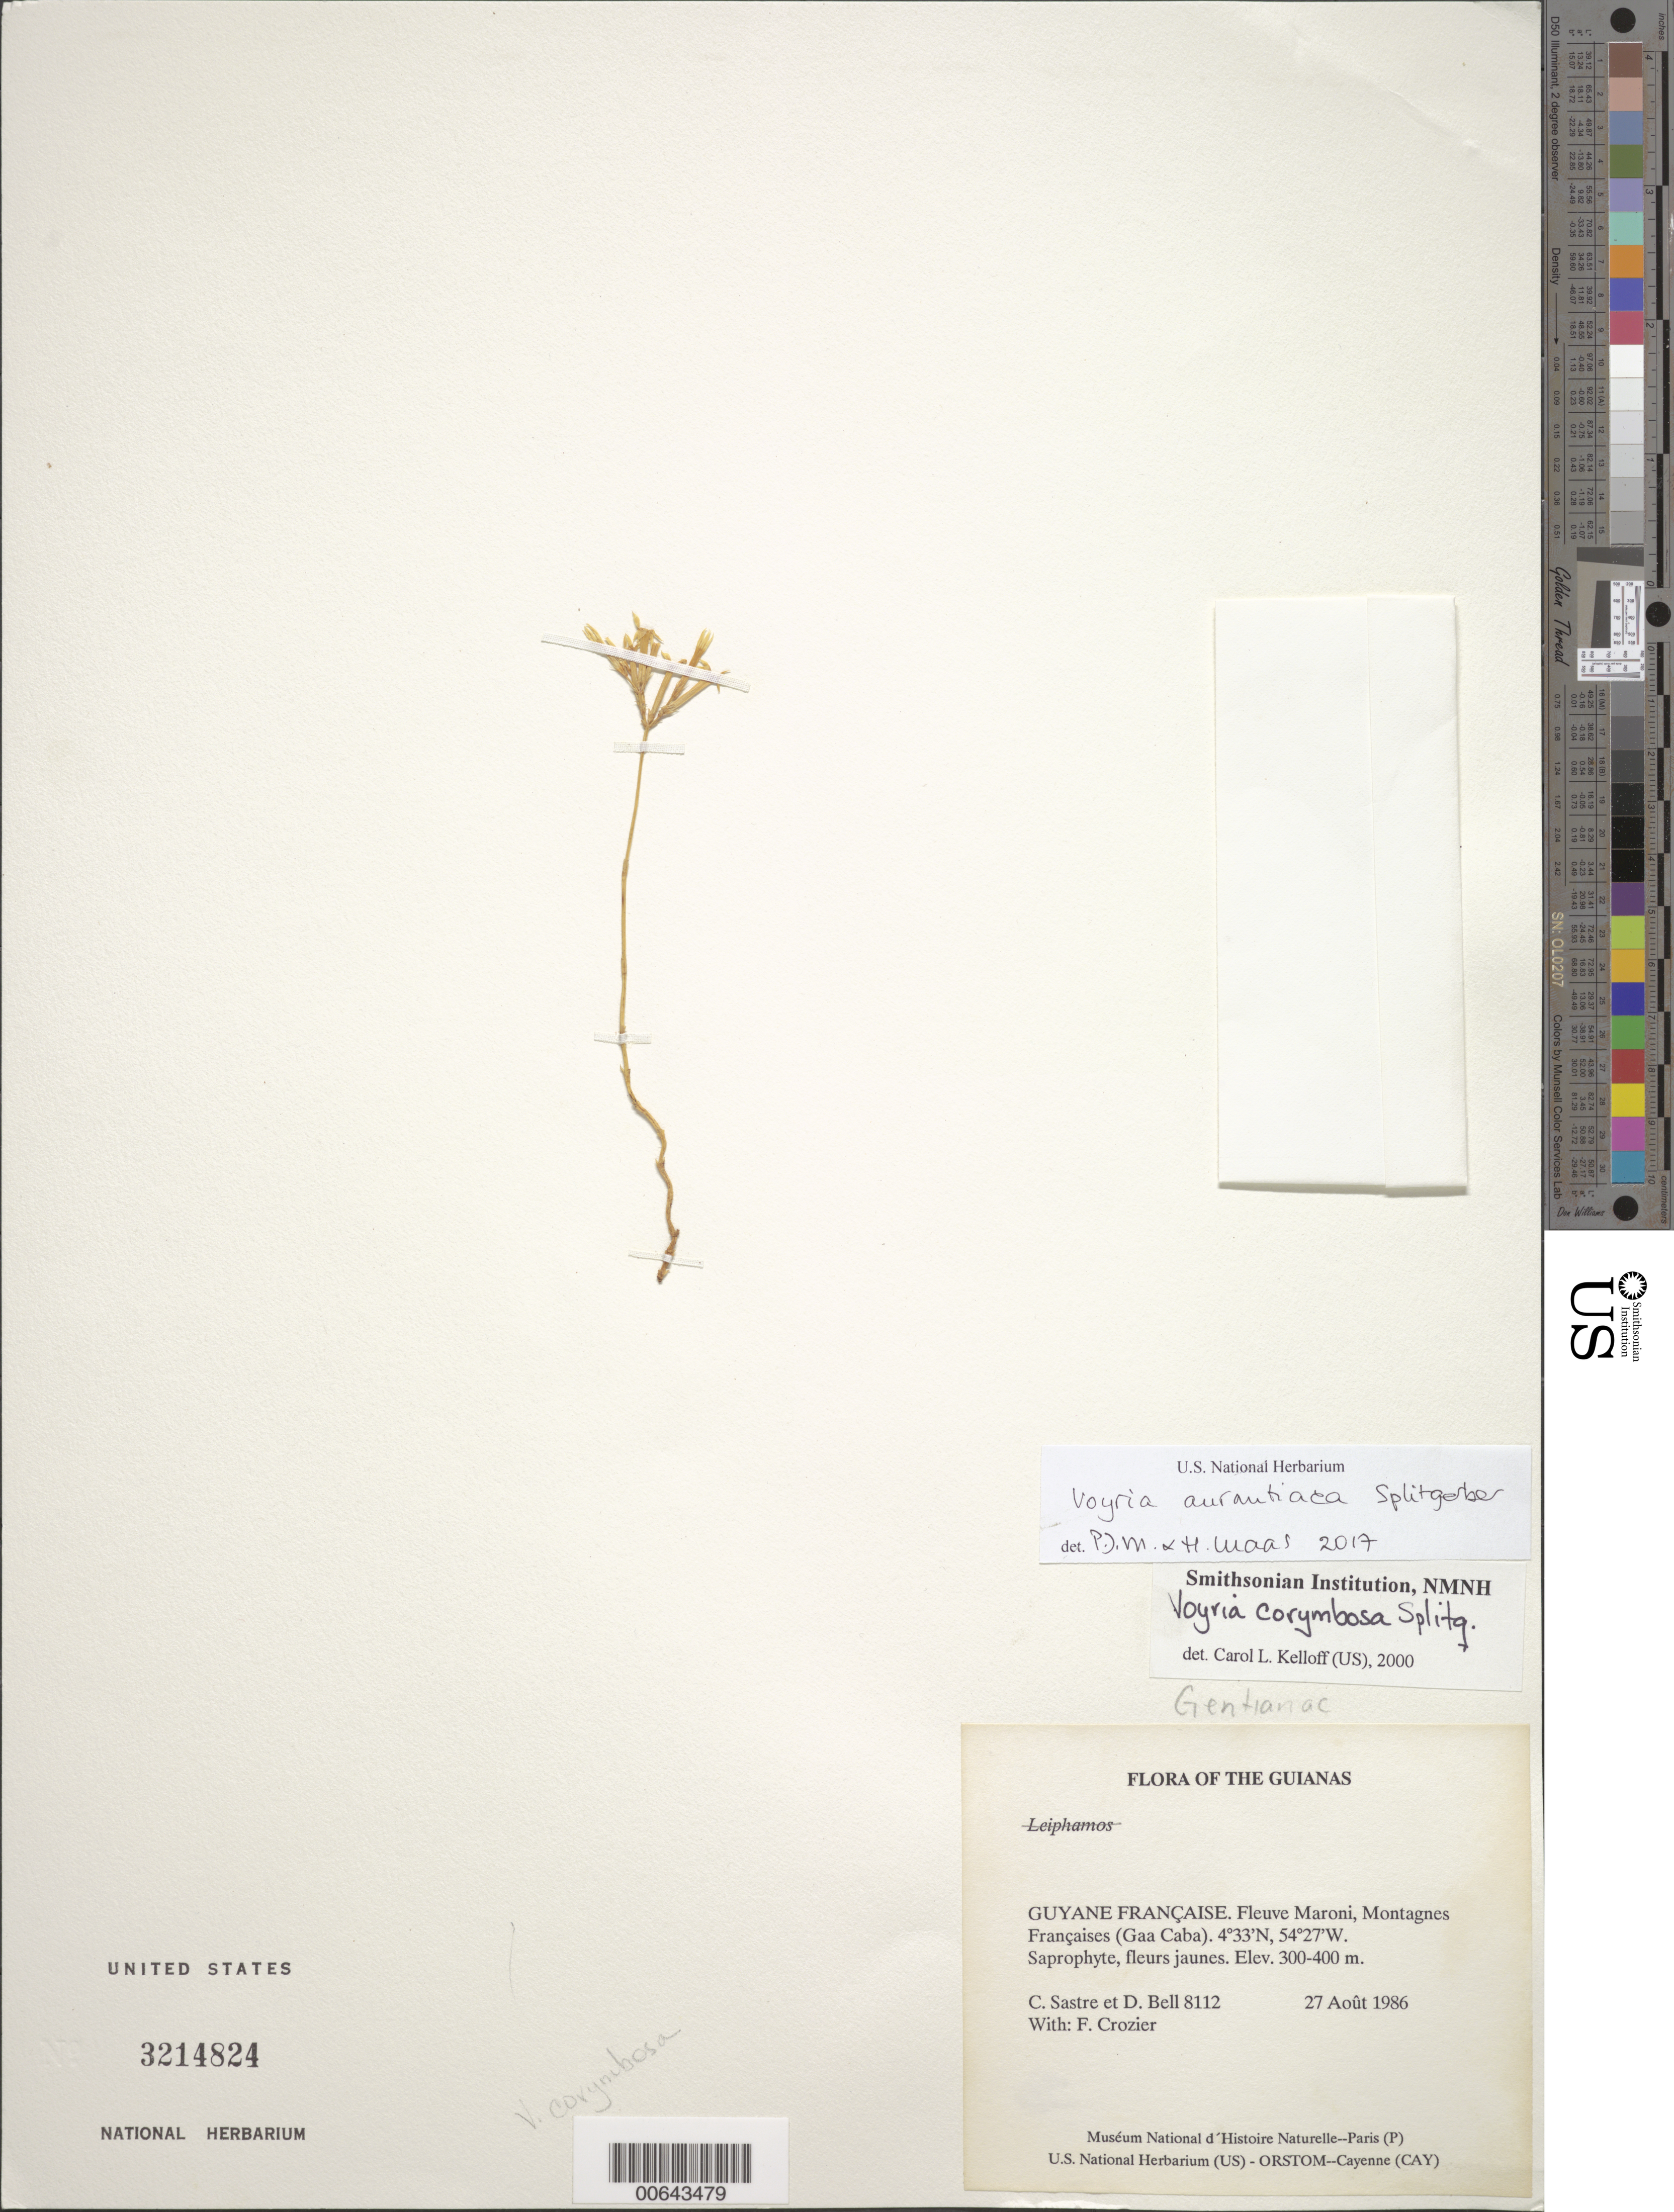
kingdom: Plantae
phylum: Tracheophyta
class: Magnoliopsida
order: Gentianales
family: Gentianaceae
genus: Voyria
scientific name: Voyria aurantiaca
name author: Splitg.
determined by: Maas, P. J. M., Curator of the herbarium (U), Nationaal Herbarium Nederland (NETHERLANDS)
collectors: C. H. L. Sastre, D. A. Bell & F. Crozier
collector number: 8112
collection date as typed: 27 August 1986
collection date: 1986-08-27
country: French Guiana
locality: Fleuve Maroni, Montagnes Françaises (Gaa Caba)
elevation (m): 300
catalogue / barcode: US 3214824